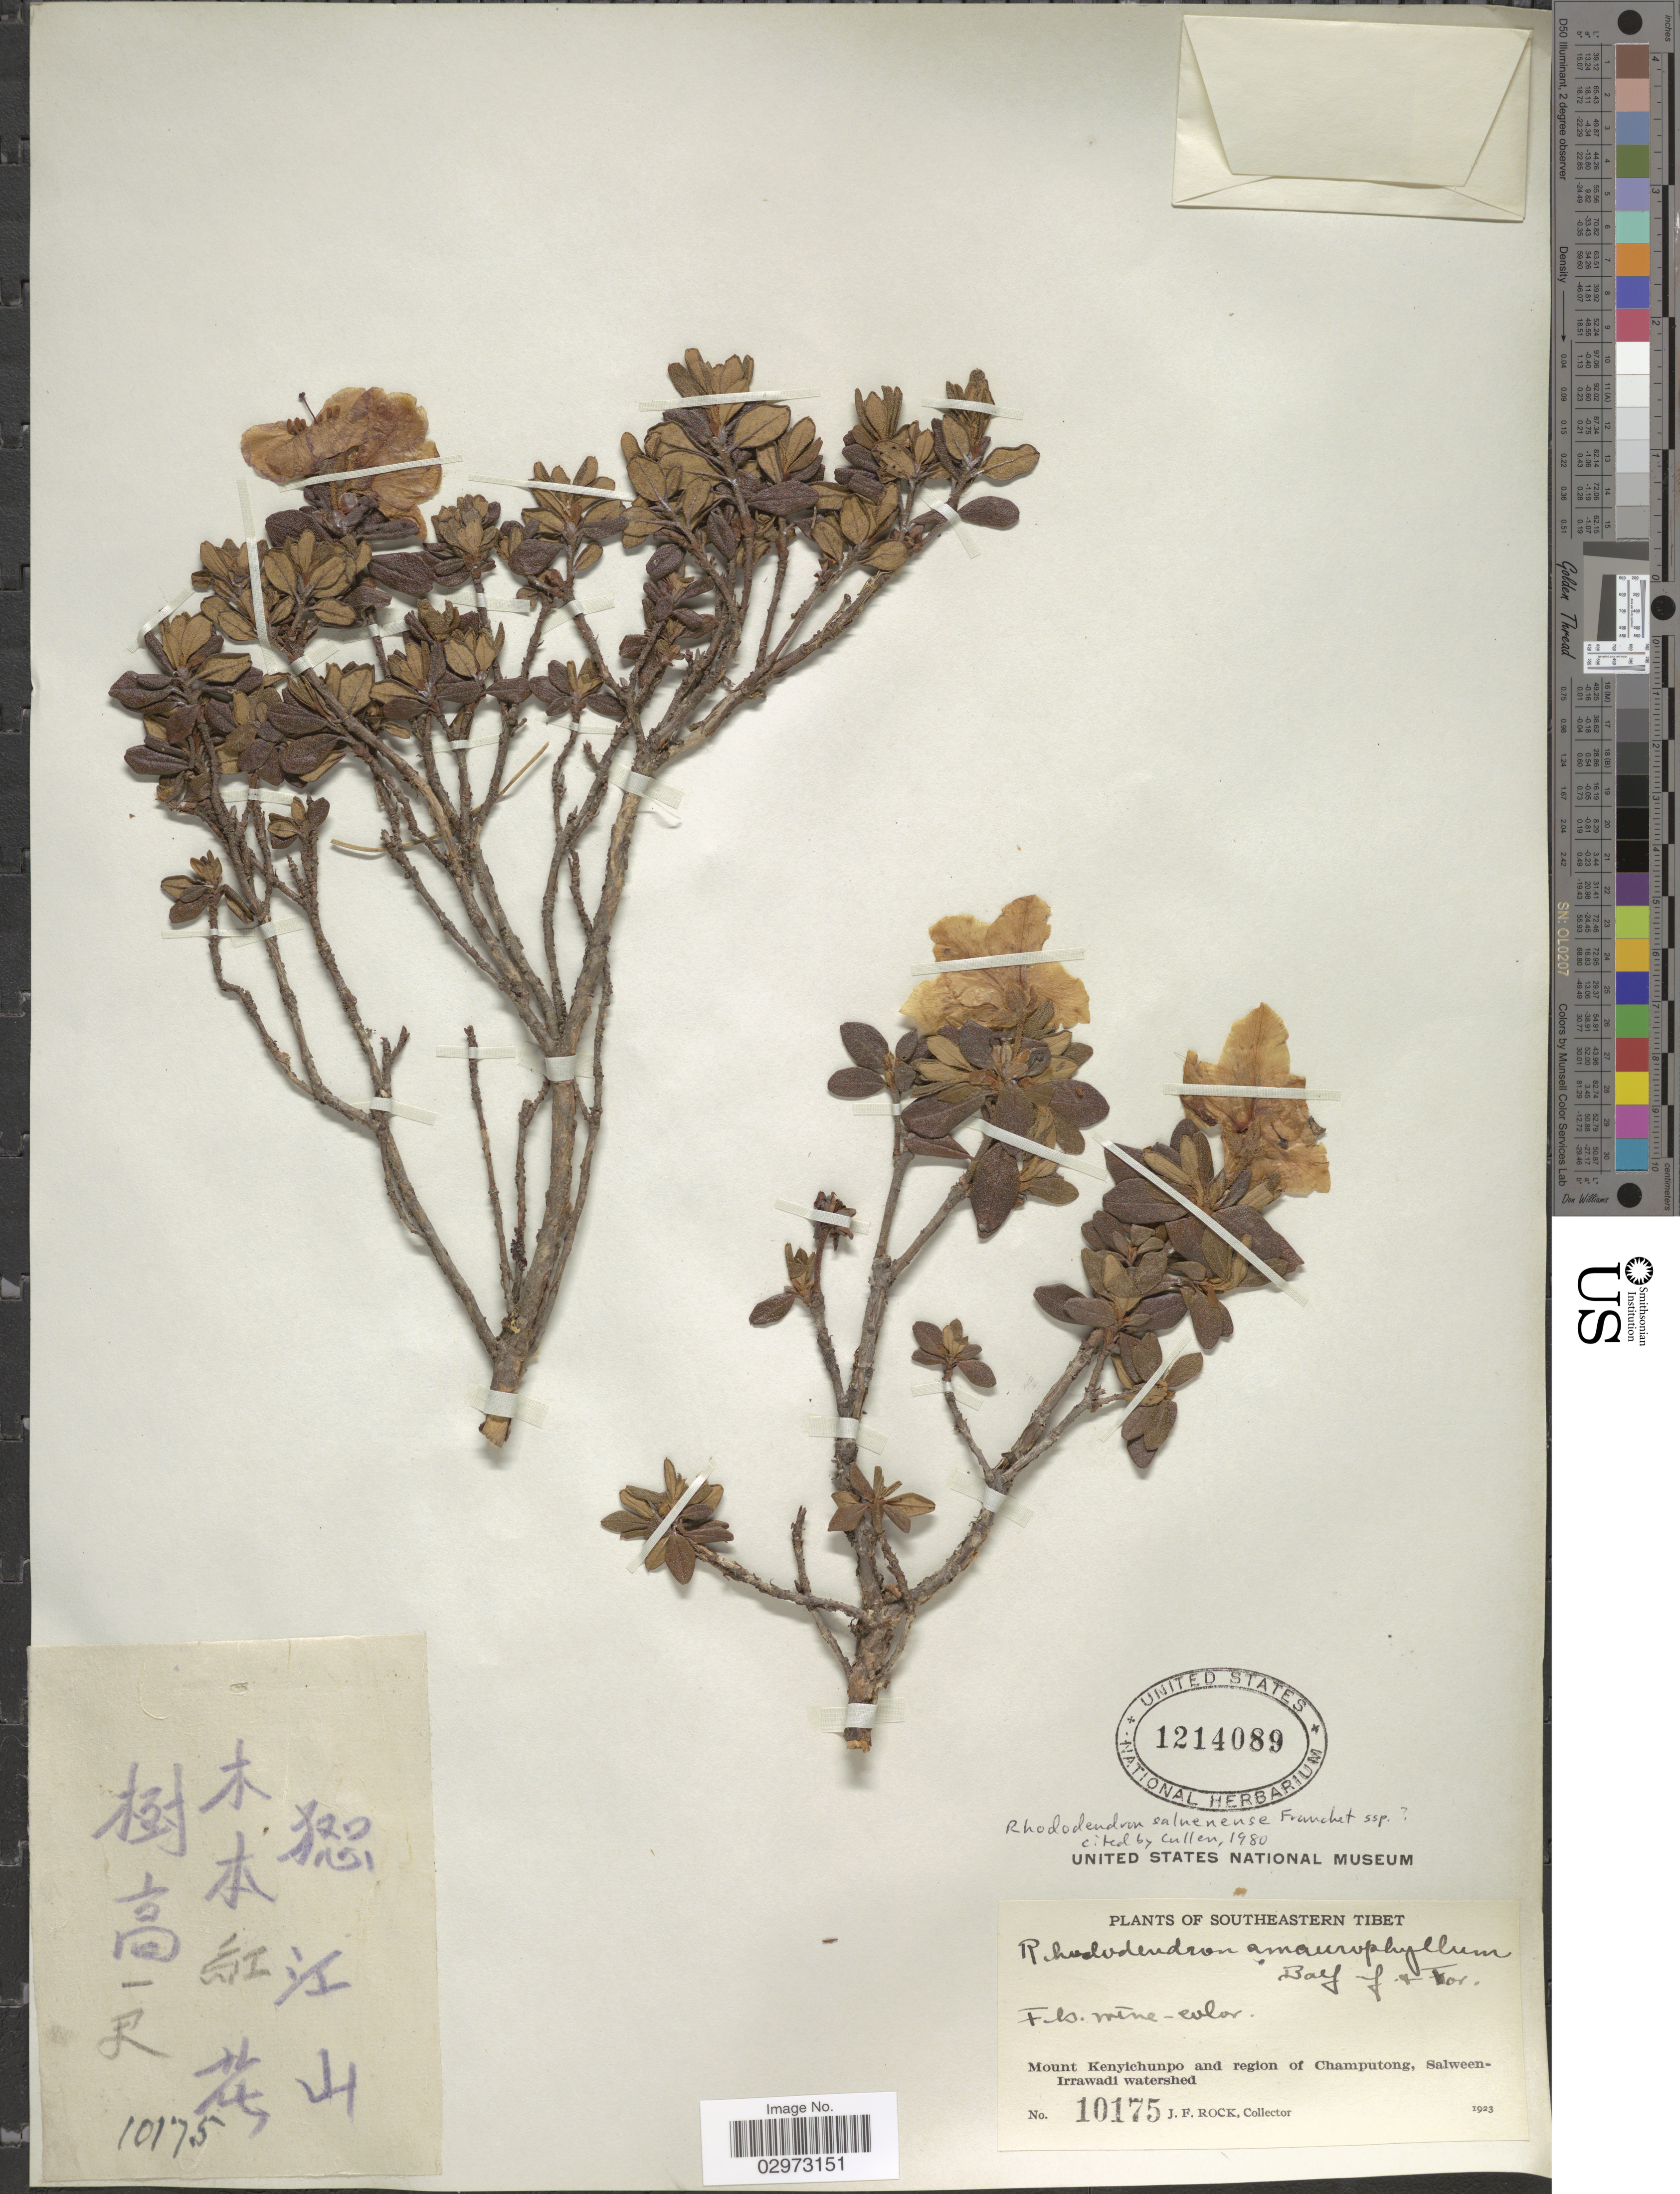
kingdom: Plantae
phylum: Tracheophyta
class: Magnoliopsida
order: Ericales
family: Ericaceae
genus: Rhododendron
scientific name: Rhododendron saluenense subsp. saluenense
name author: Franch.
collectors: J. Rock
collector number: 10175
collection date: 1923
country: China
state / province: Xizang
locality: Southeastern Tibet. Mount Kenyichunpo and region of Champutong, Salween-Irrawadi watershed.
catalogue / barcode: US 1214089